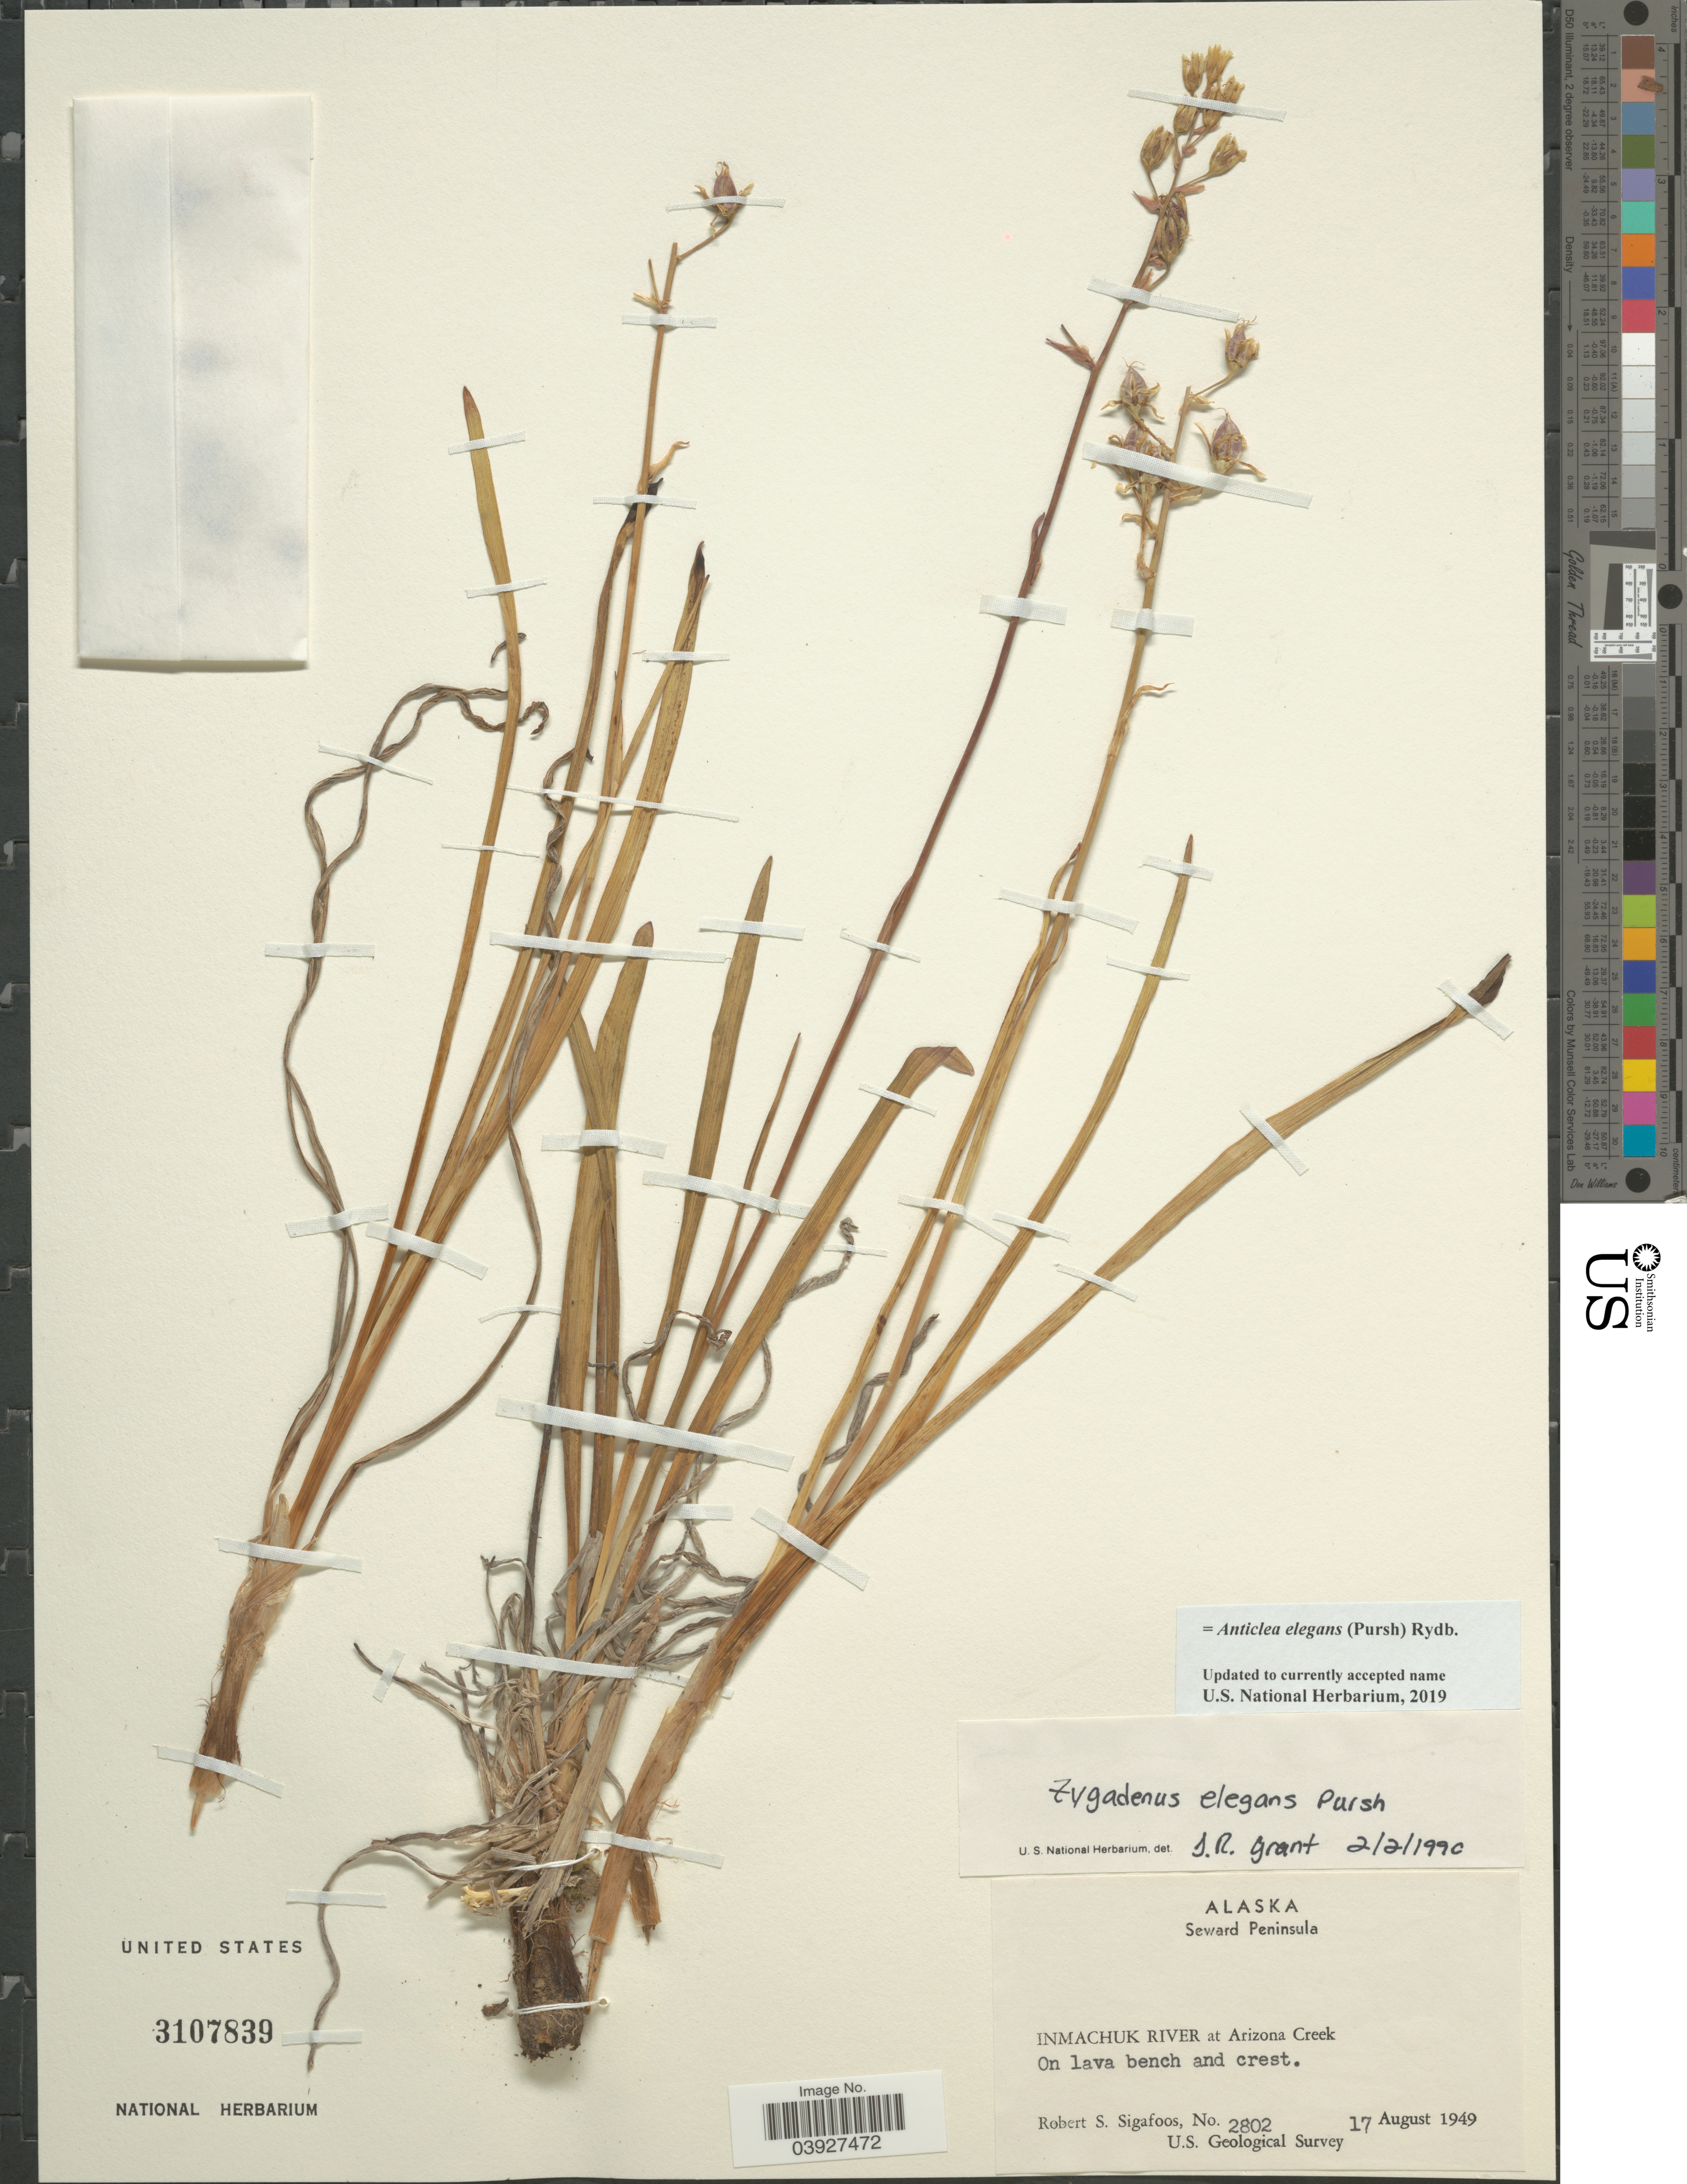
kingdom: Plantae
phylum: Tracheophyta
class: Liliopsida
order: Liliales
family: Melanthiaceae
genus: Anticlea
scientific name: Anticlea elegans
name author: (Pursh) Rydb.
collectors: R. Sigafoos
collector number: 2802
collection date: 1949-08-17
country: United States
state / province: Alaska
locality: Seward Peninsula. Inmachuk River at Arizona Creek. On lava bench and crest.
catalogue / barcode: US 3107839